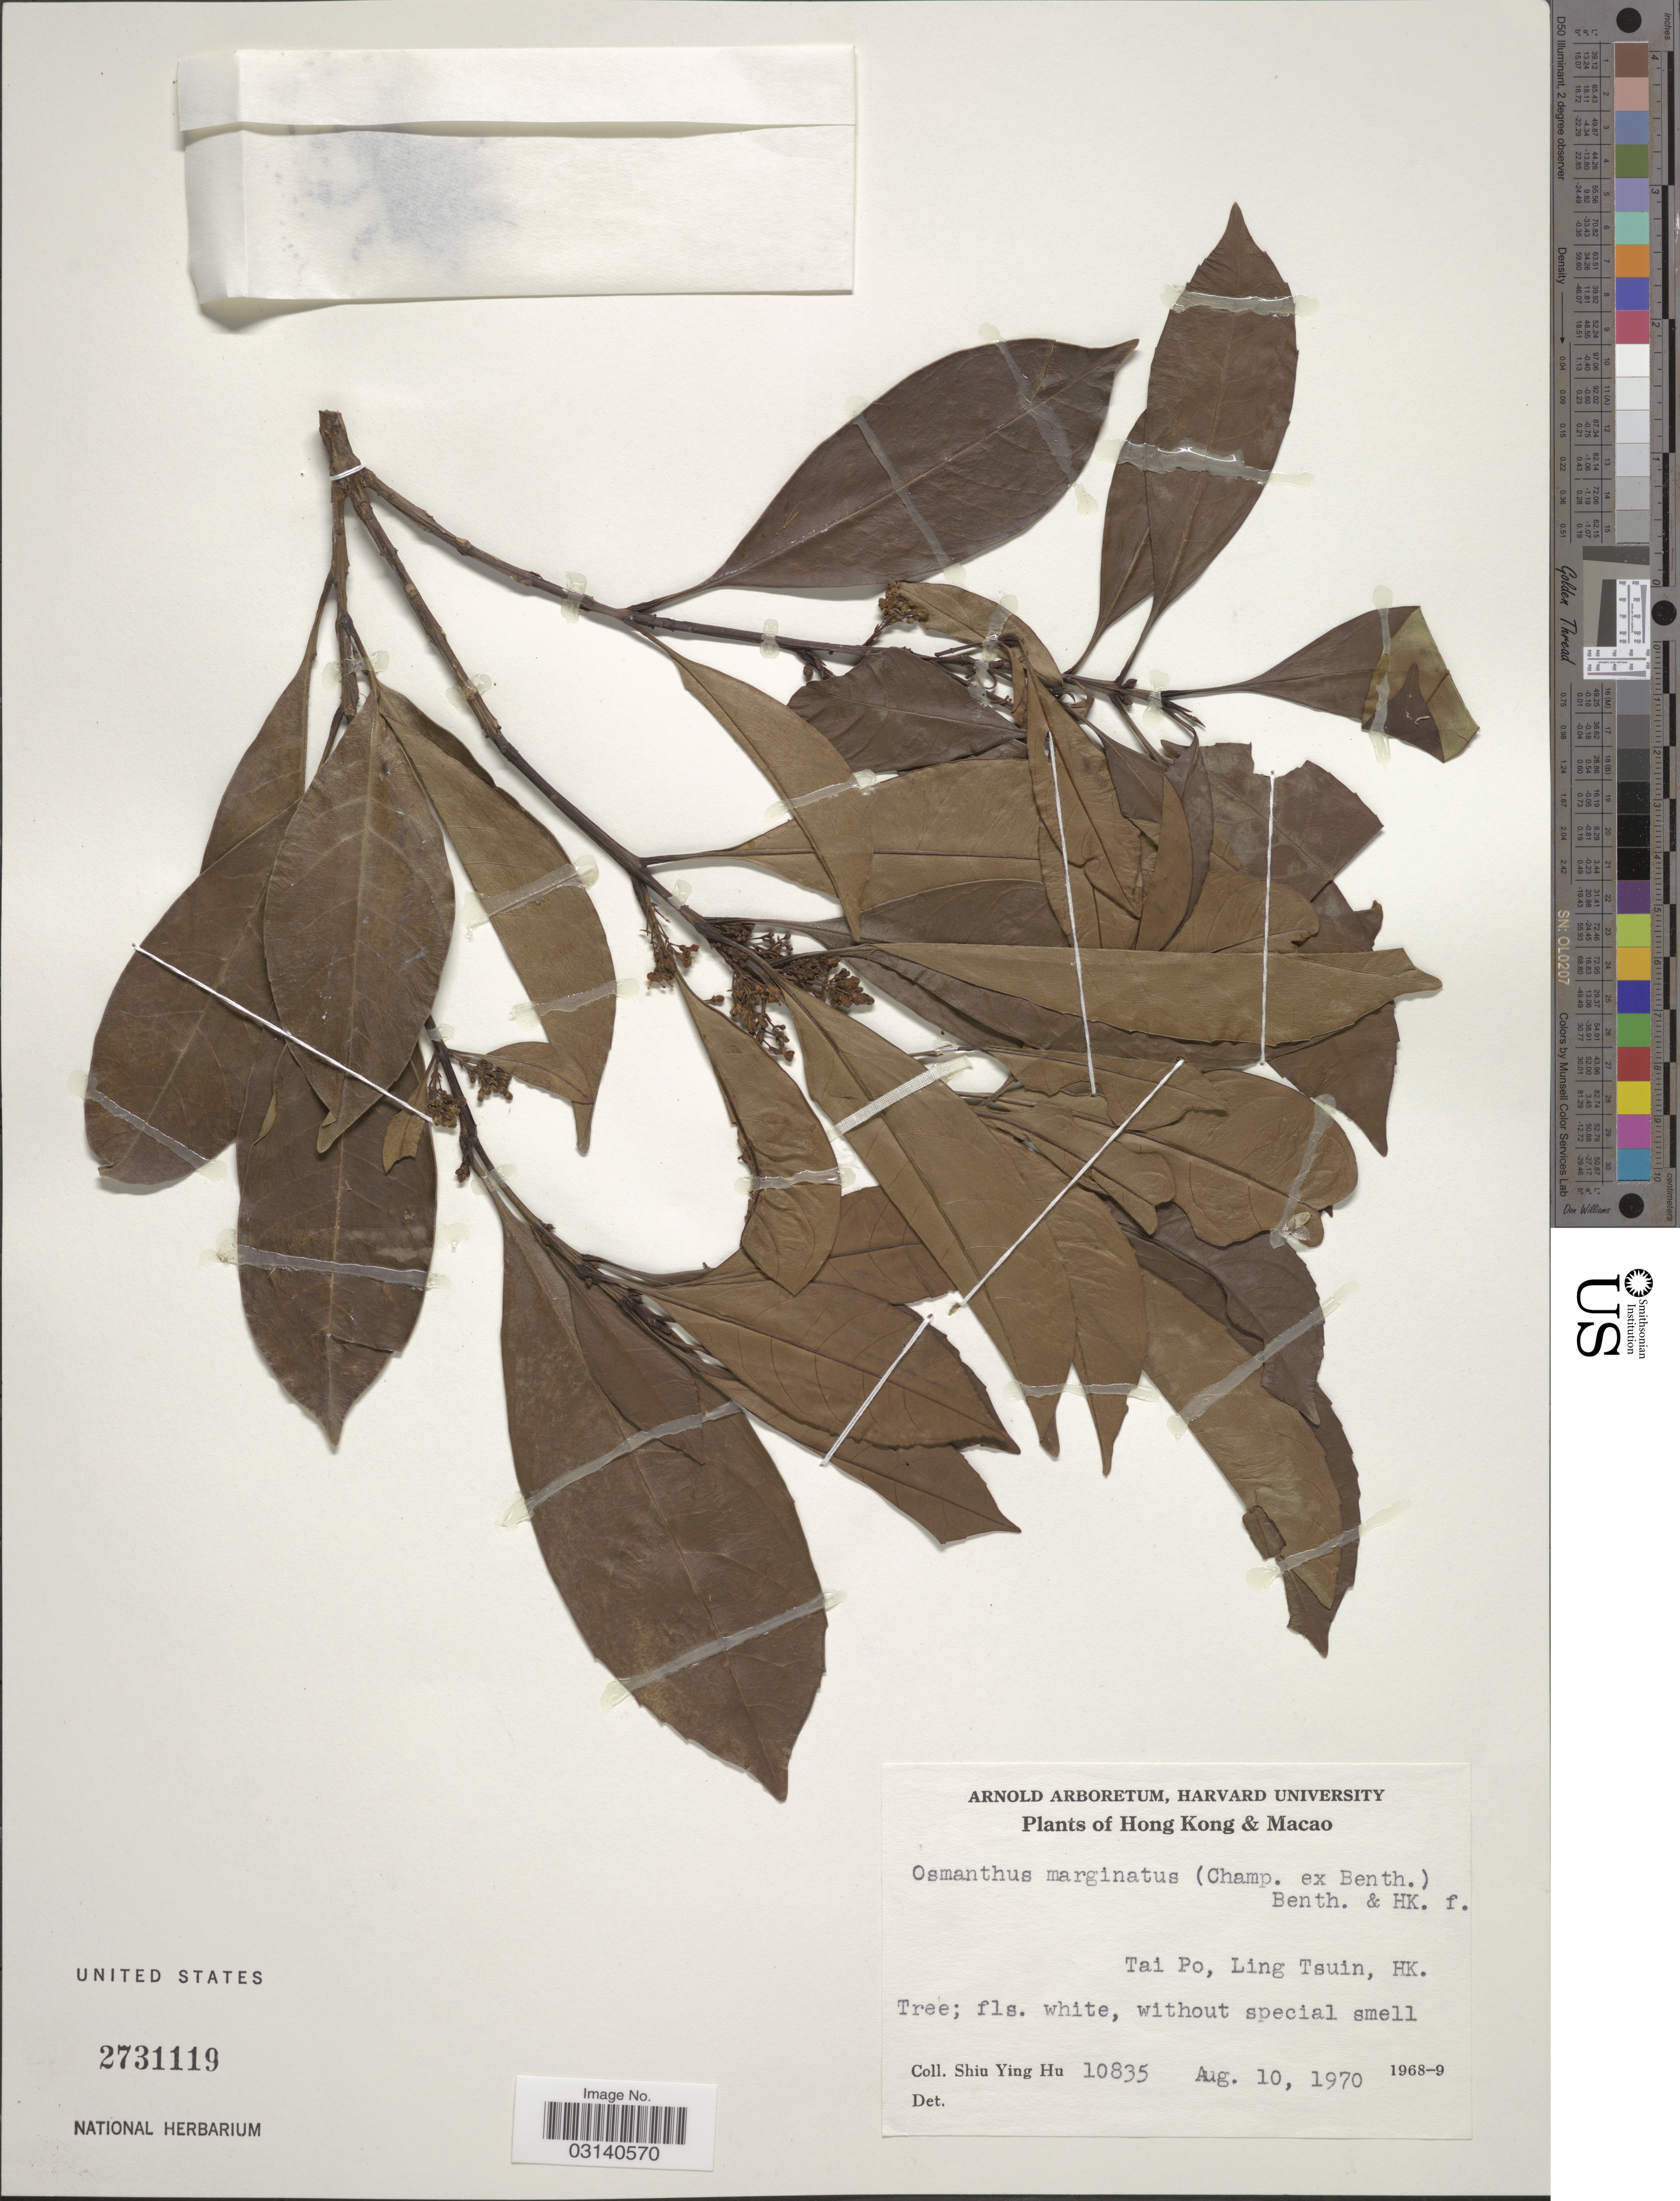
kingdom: Plantae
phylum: Tracheophyta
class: Magnoliopsida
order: Lamiales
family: Oleaceae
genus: Osmanthus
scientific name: Osmanthus marginatus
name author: (Champ. ex Benth.) Hemsl.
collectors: S. Y. Hu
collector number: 10835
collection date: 1970-08-10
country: China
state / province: Hong Kong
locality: Hong Kong & Macao, Tai Po, Ling Tsuin, HK.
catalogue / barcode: US 2731119